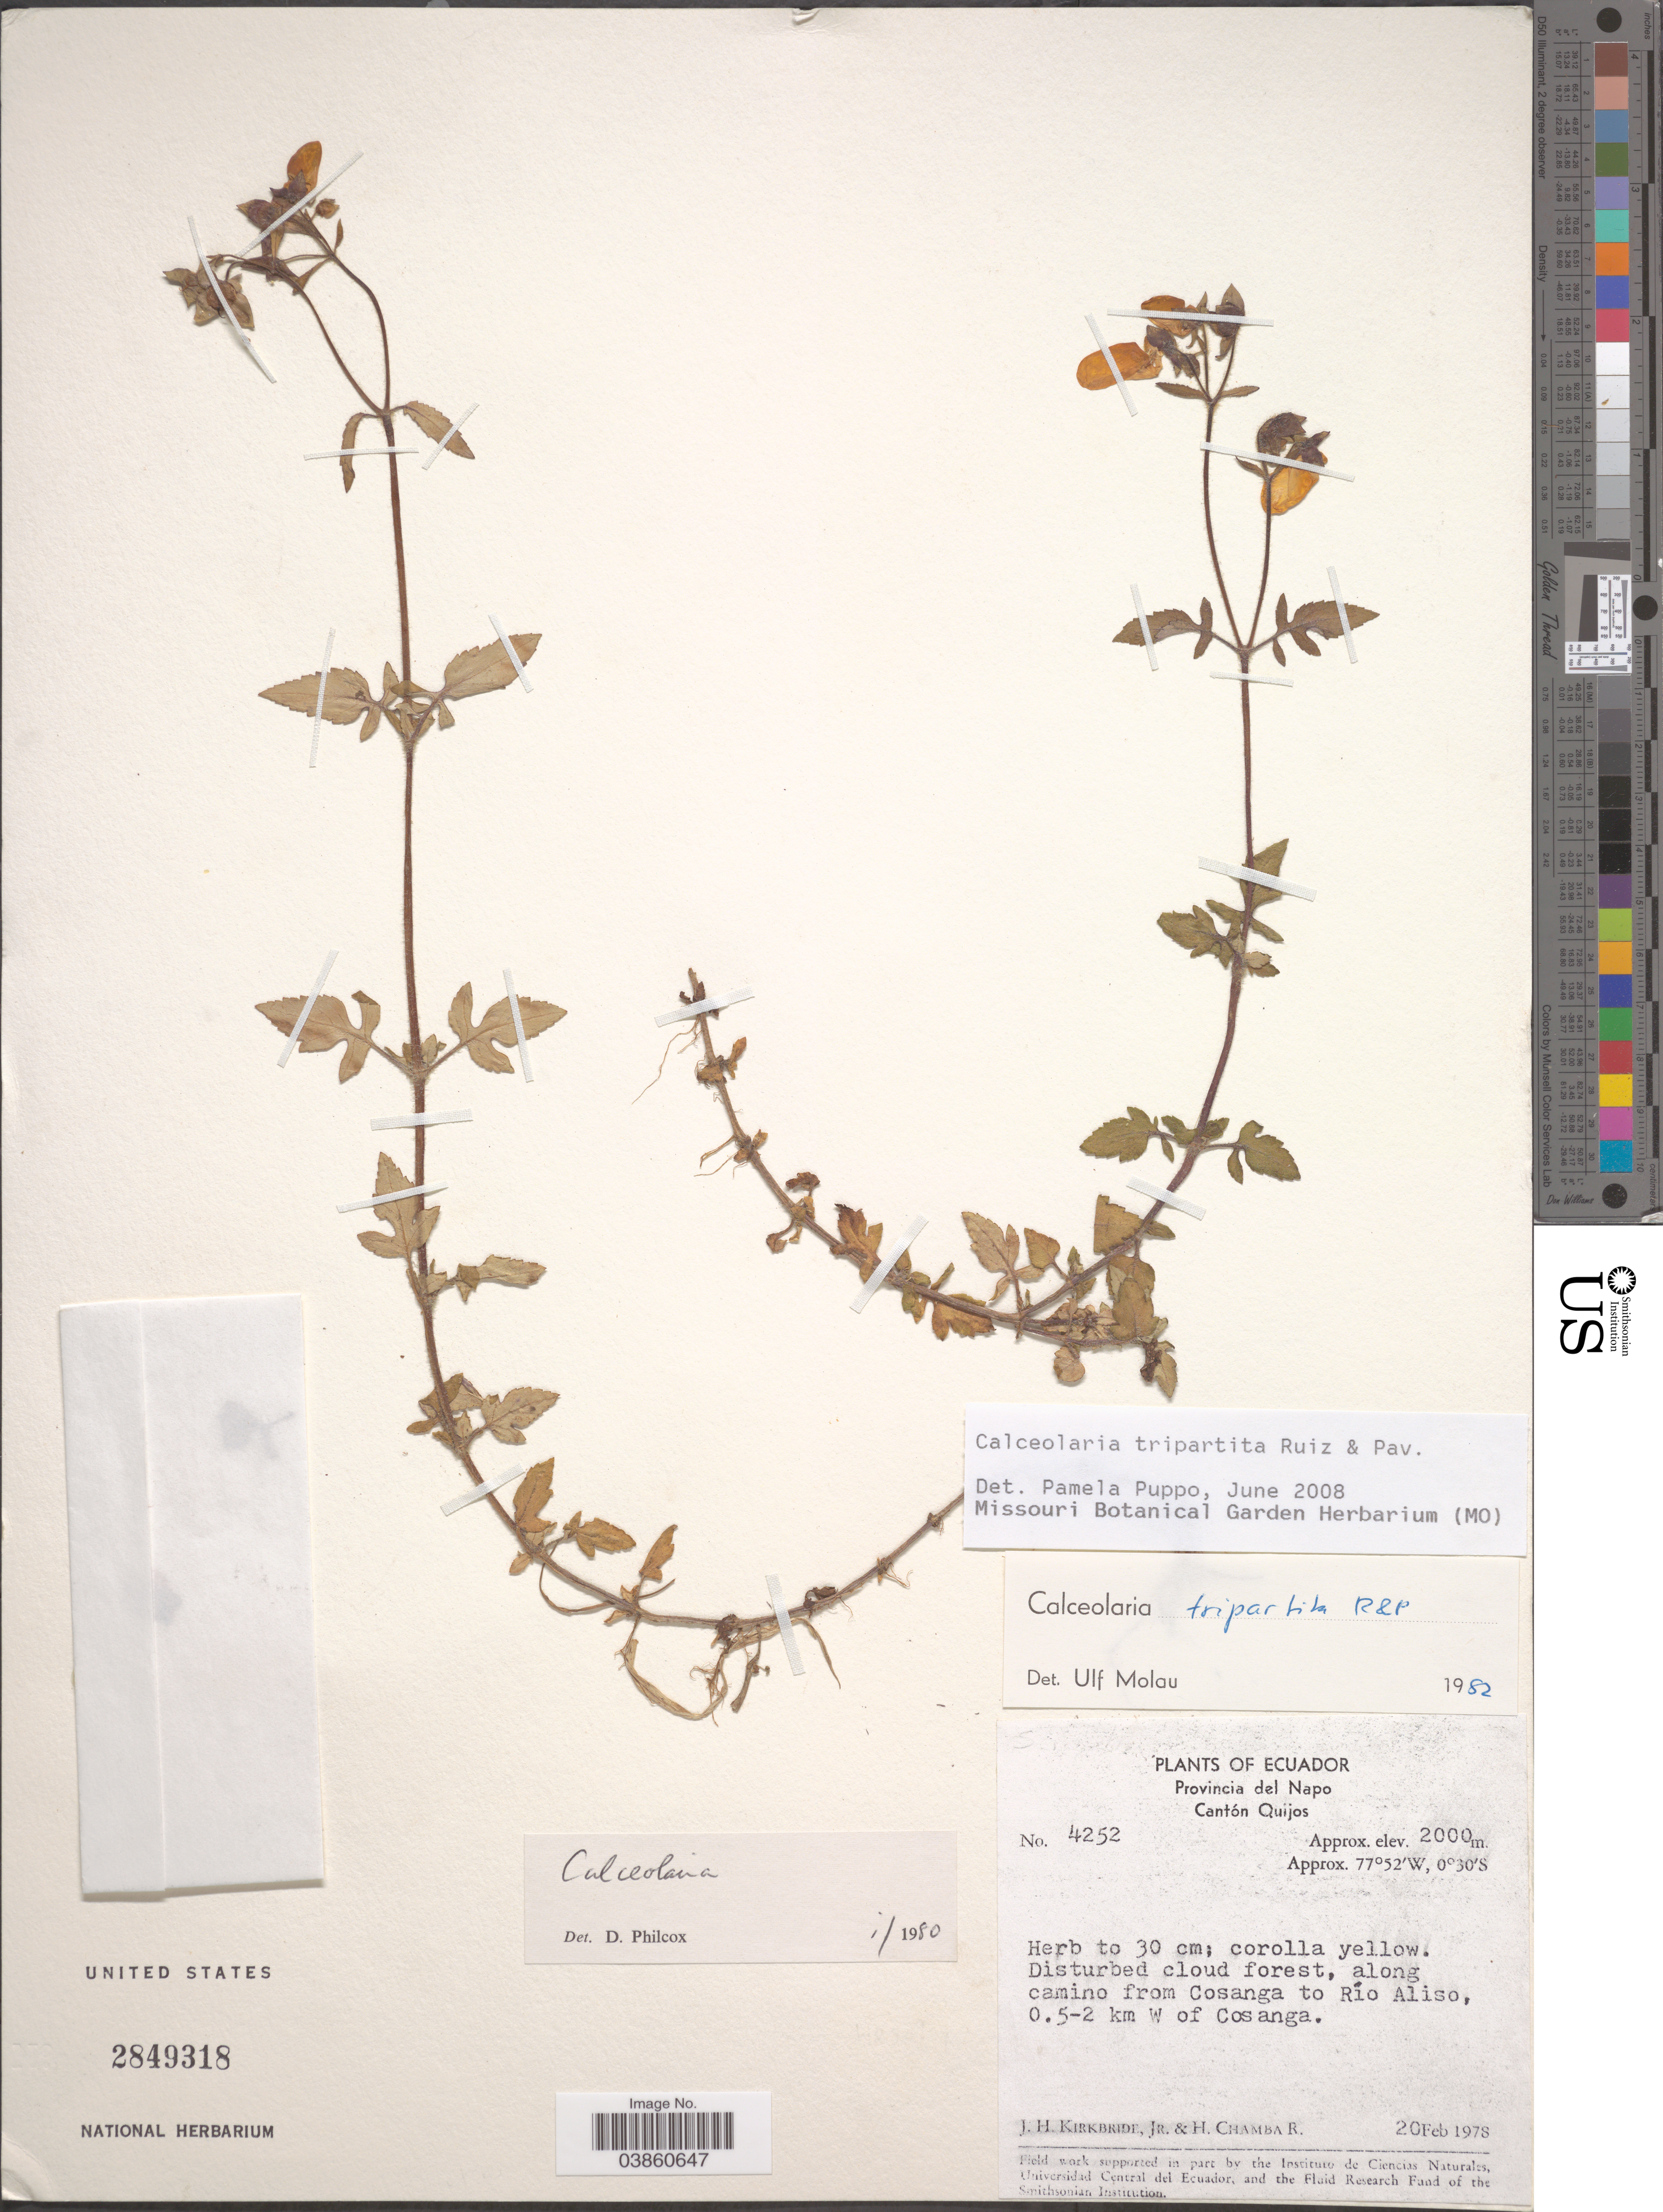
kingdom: Plantae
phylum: Tracheophyta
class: Magnoliopsida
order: Lamiales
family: Calceolariaceae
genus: Calceolaria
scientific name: Calceolaria tripartita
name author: Ruiz & Pav.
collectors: J. H. Kirkbride & H. Chamba R.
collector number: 4252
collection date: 1978-02-20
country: Ecuador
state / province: Napo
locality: Cantón Quijos. Along camino from Cosanga to Río Aliso, 0.5-2 km W of Cosanga.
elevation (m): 2000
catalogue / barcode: US 2849318